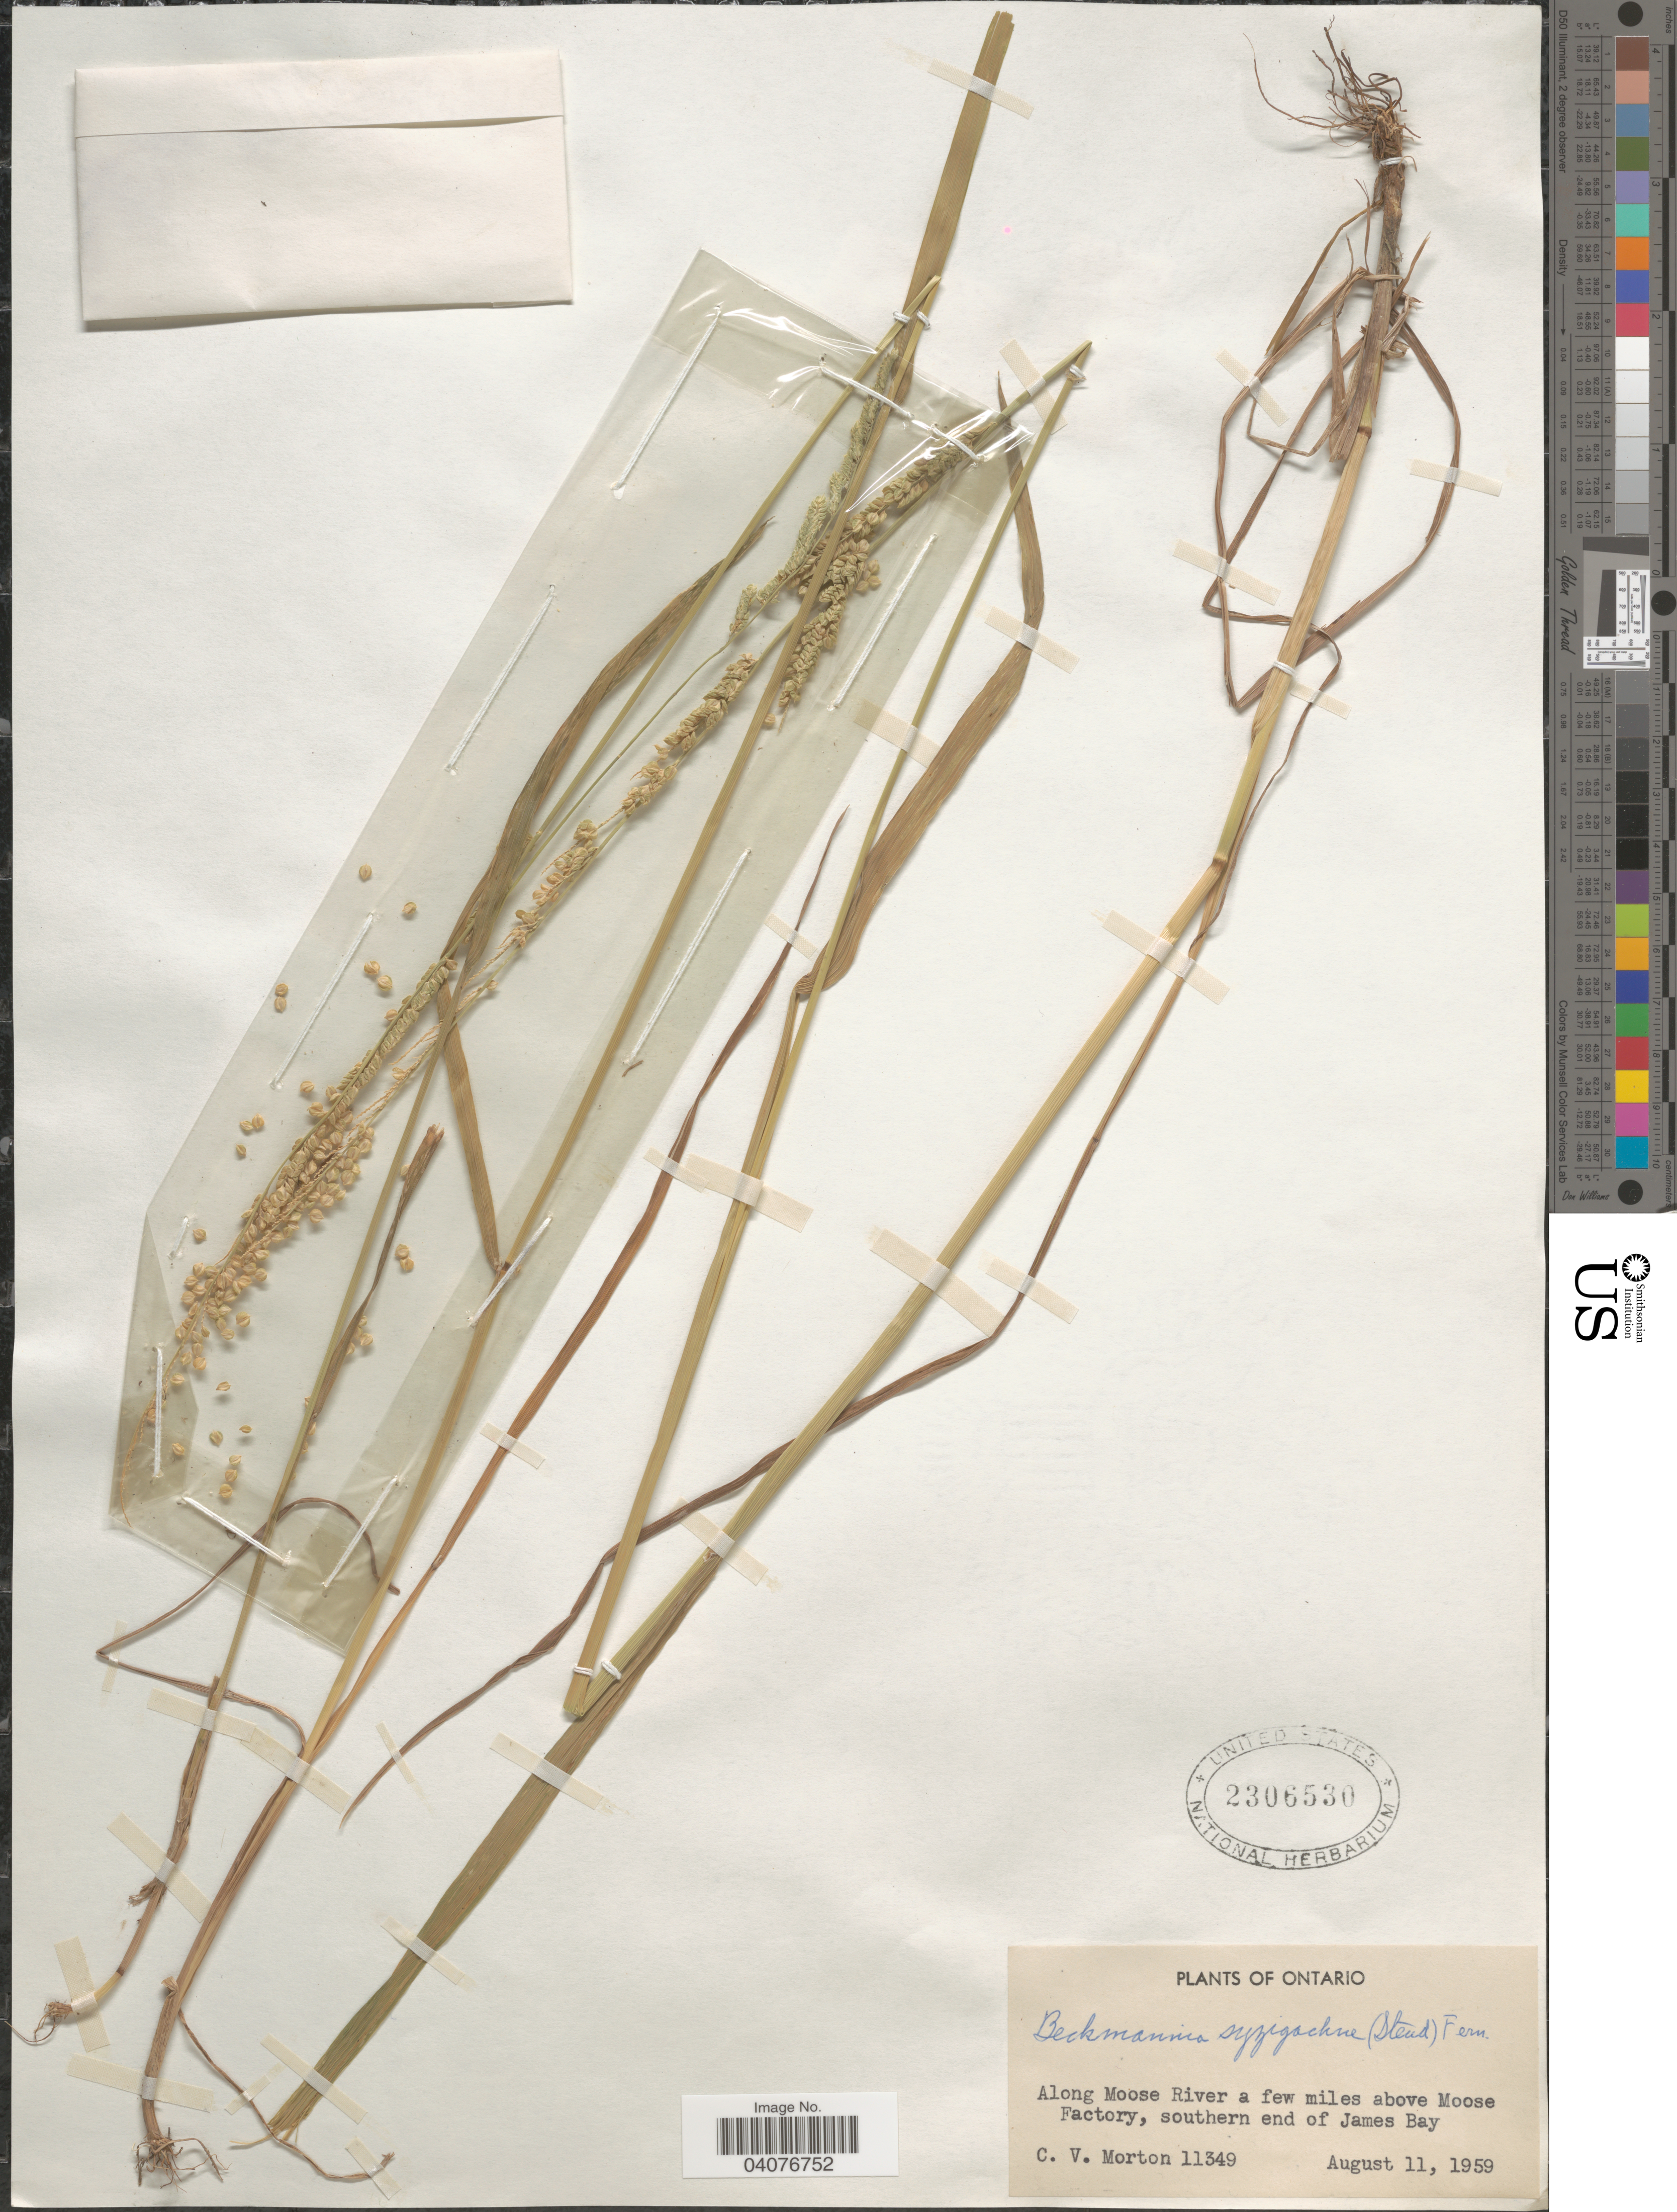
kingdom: Plantae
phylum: Tracheophyta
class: Liliopsida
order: Poales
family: Poaceae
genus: Beckmannia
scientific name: Beckmannia syzigachne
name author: (Steud.) Fernald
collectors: C. V. Morton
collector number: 11349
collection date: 1959-08-11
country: Canada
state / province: Ontario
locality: Along Moose River a few miles above Moose Factory, southern end of James Bay.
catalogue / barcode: US 2306530